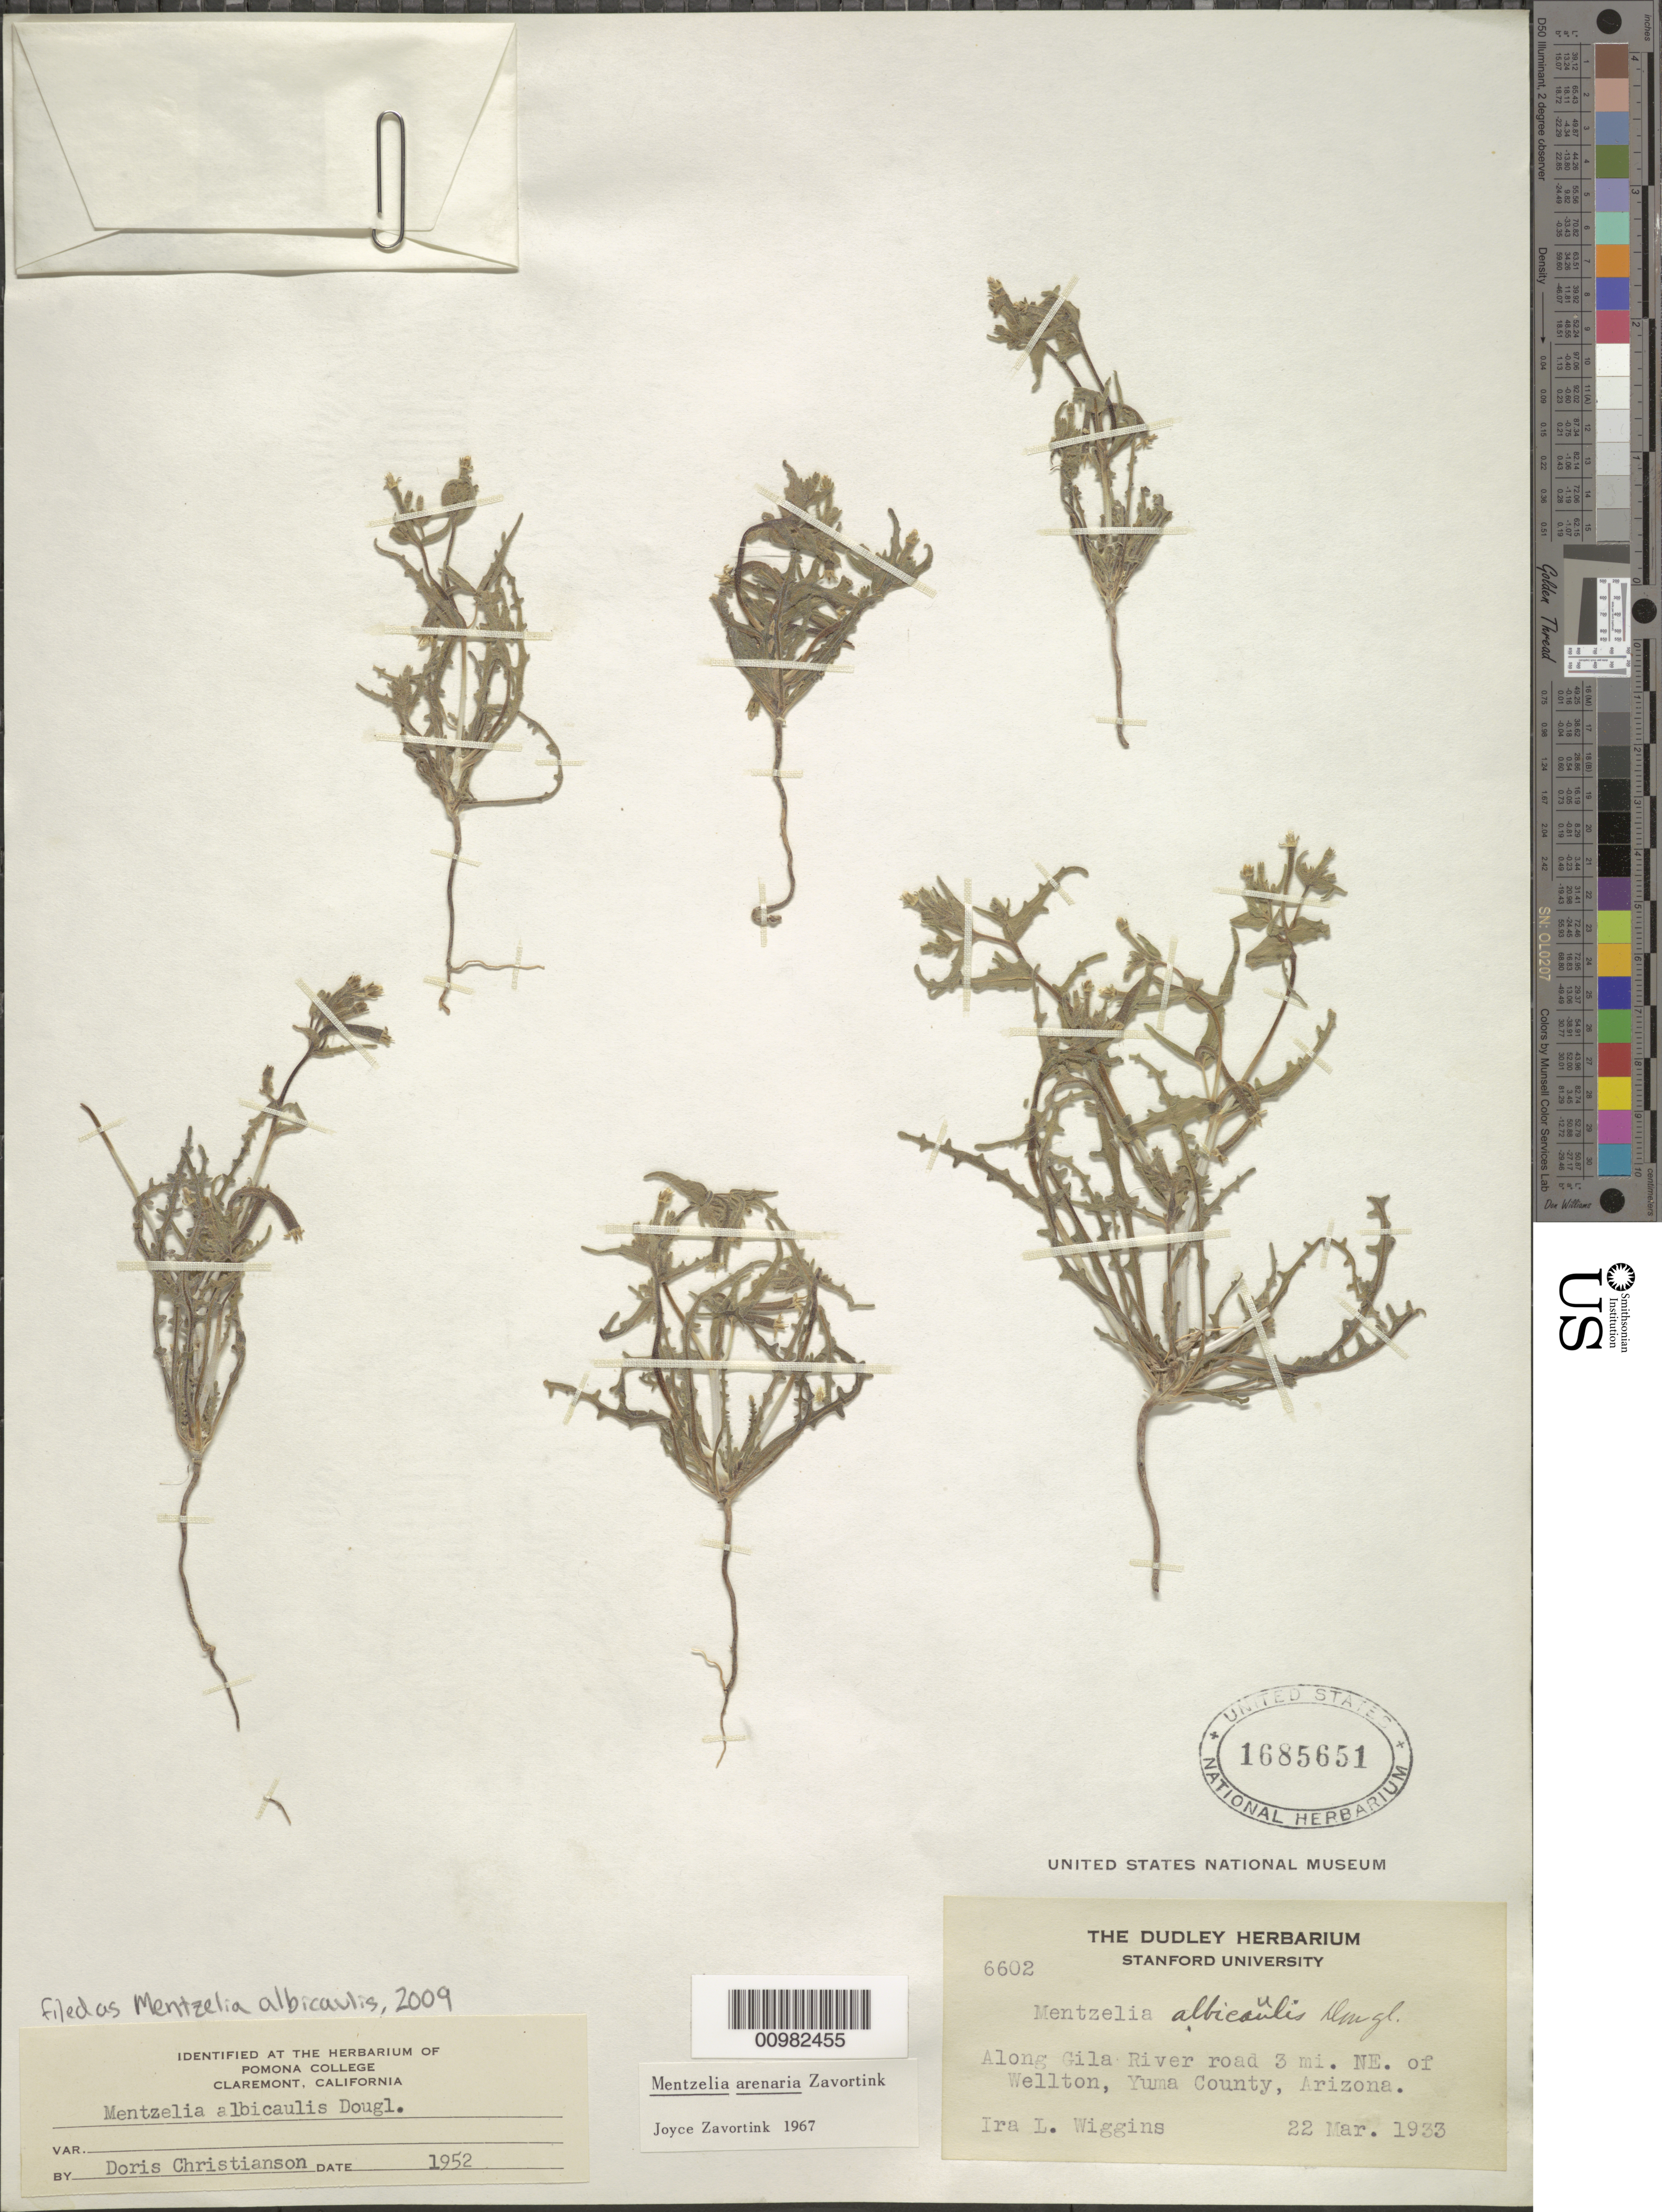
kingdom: Plantae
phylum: Tracheophyta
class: Magnoliopsida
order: Cornales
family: Loasaceae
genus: Mentzelia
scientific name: Mentzelia albicaulis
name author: (Douglas ex Hook.) Douglas ex Torr. & A. Gray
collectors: I. L. Wiggins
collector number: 6602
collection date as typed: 22 Mar 1933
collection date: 1933-03-22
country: United States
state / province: Arizona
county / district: Yuma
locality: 3 mi. NE of Wellton; along Gila River Rd.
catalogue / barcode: US 1685651